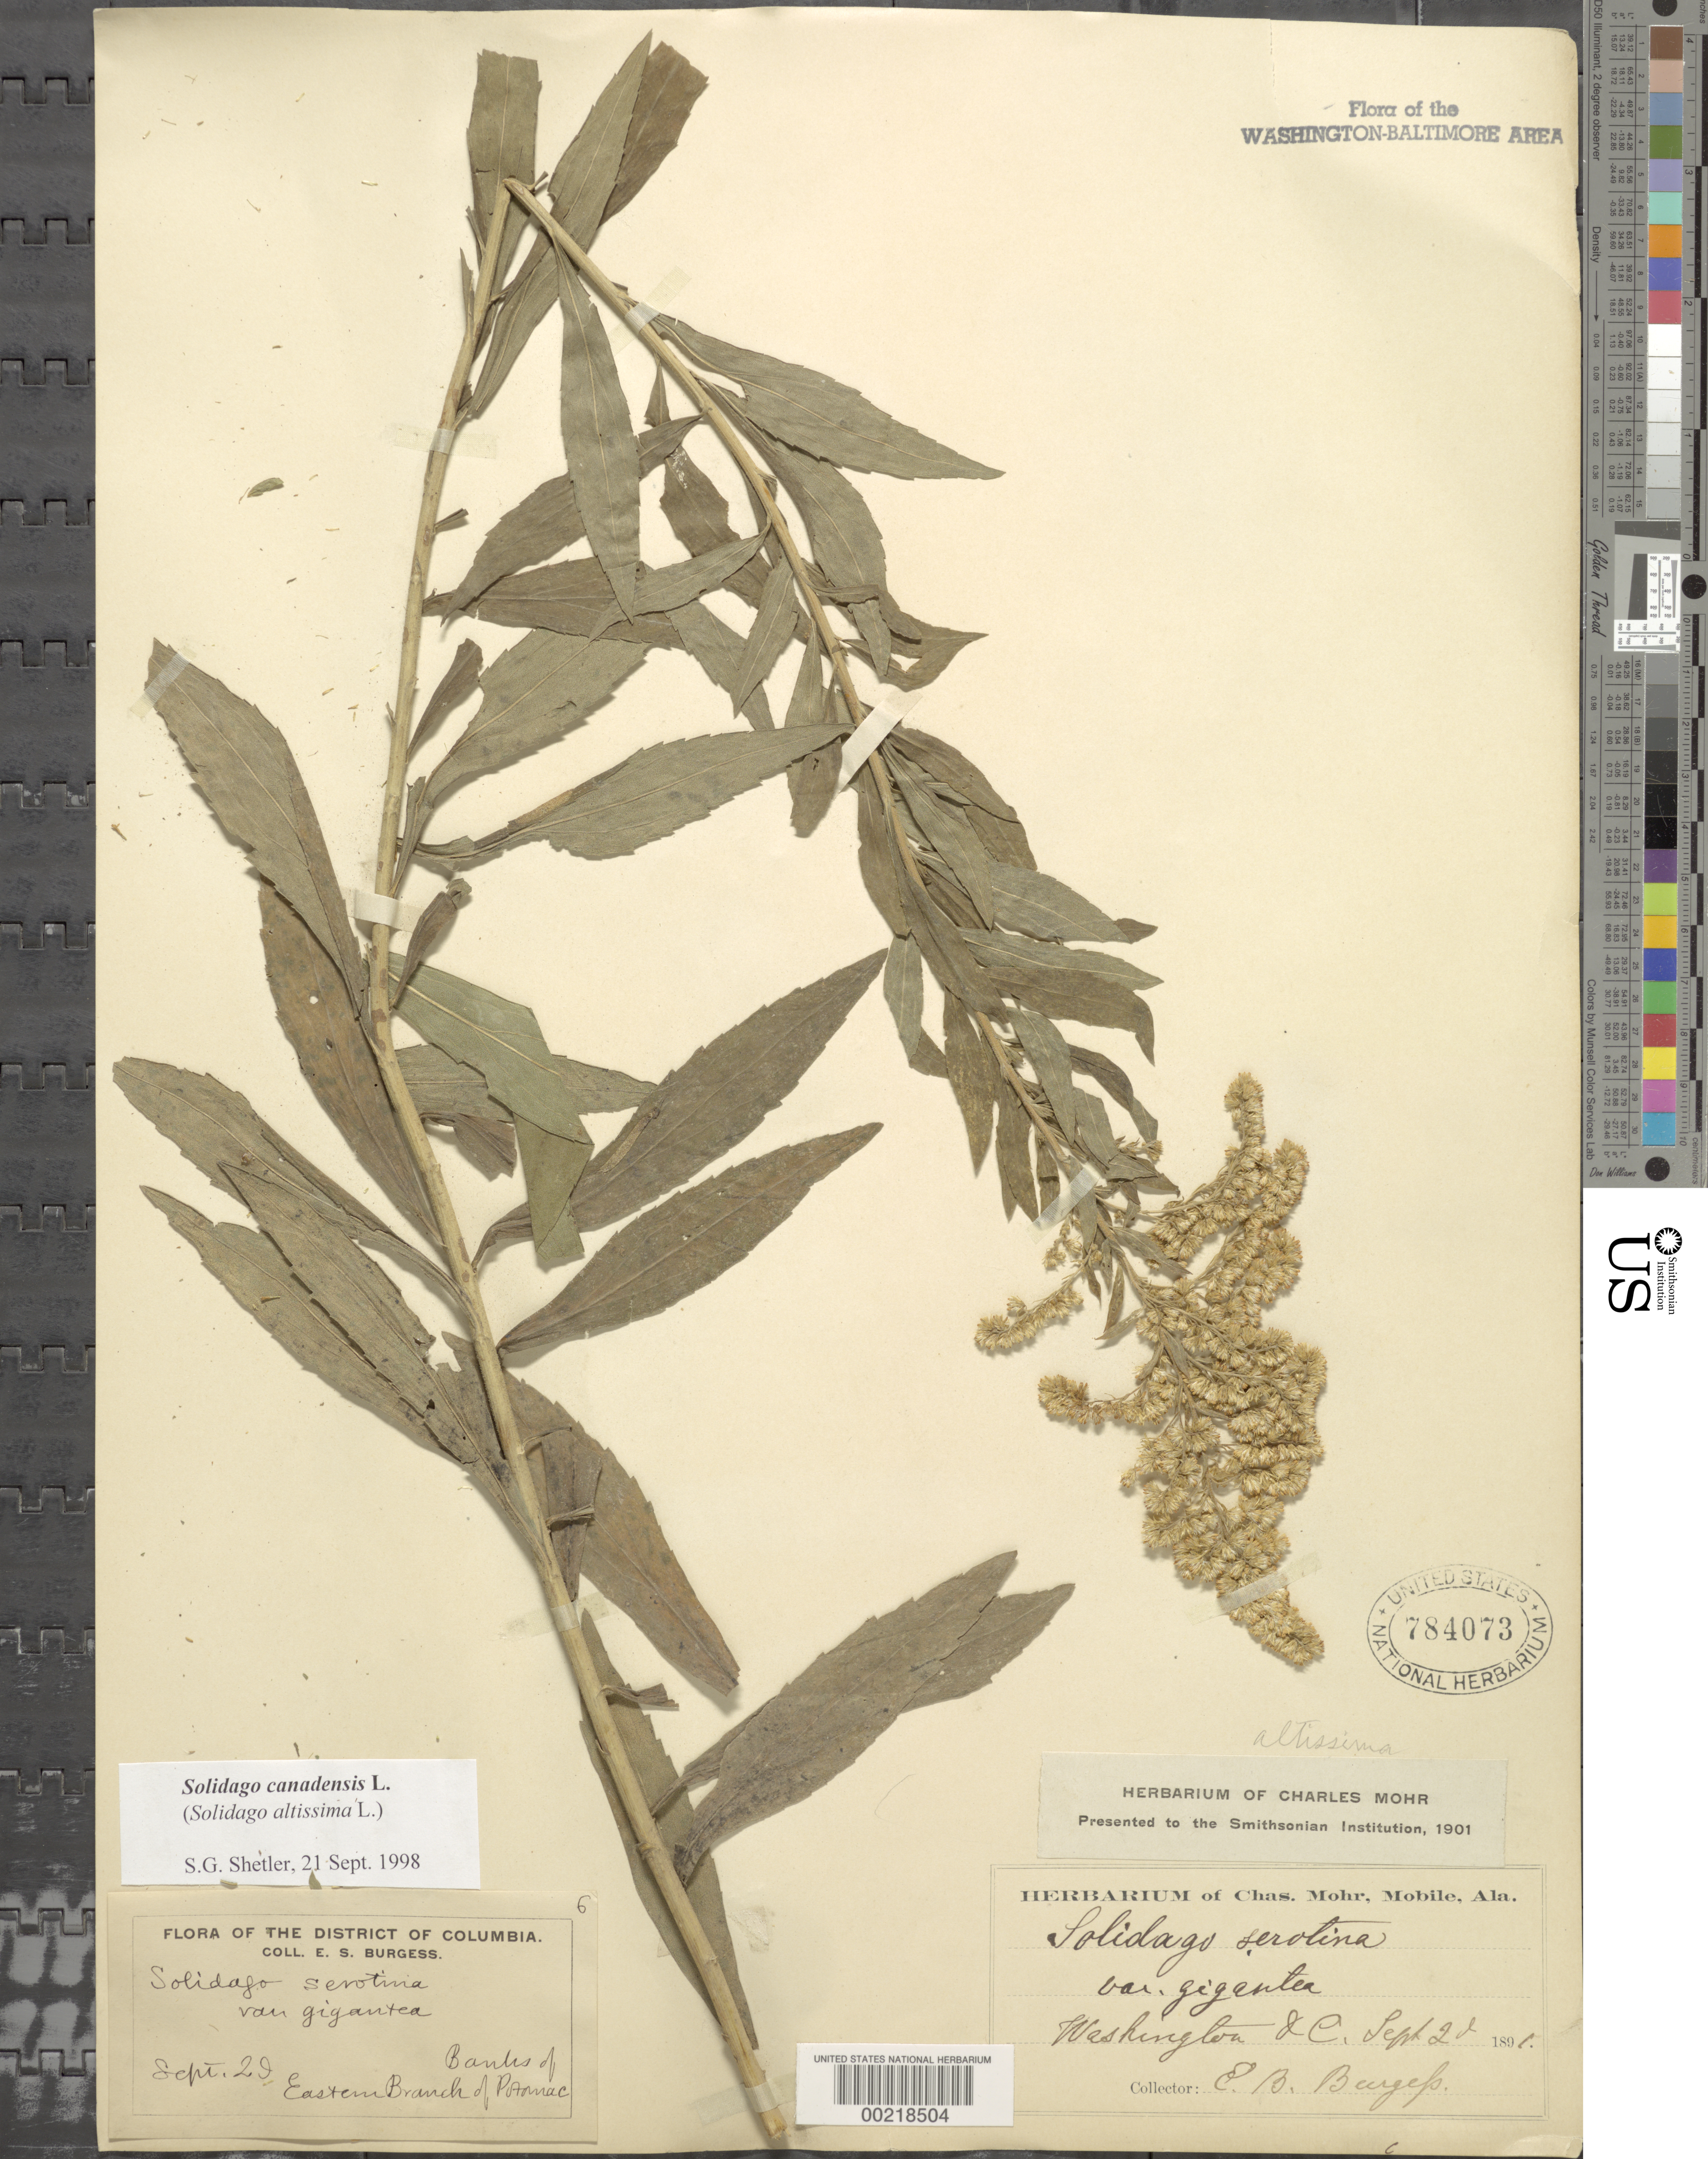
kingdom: Plantae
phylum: Tracheophyta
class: Magnoliopsida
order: Asterales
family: Asteraceae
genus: Solidago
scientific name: Solidago canadensis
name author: L.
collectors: E. Burgess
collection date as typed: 02 Sep 1891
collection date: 1891-09-02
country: United States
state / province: District of Columbia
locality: Eastern Branch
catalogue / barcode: US 784073